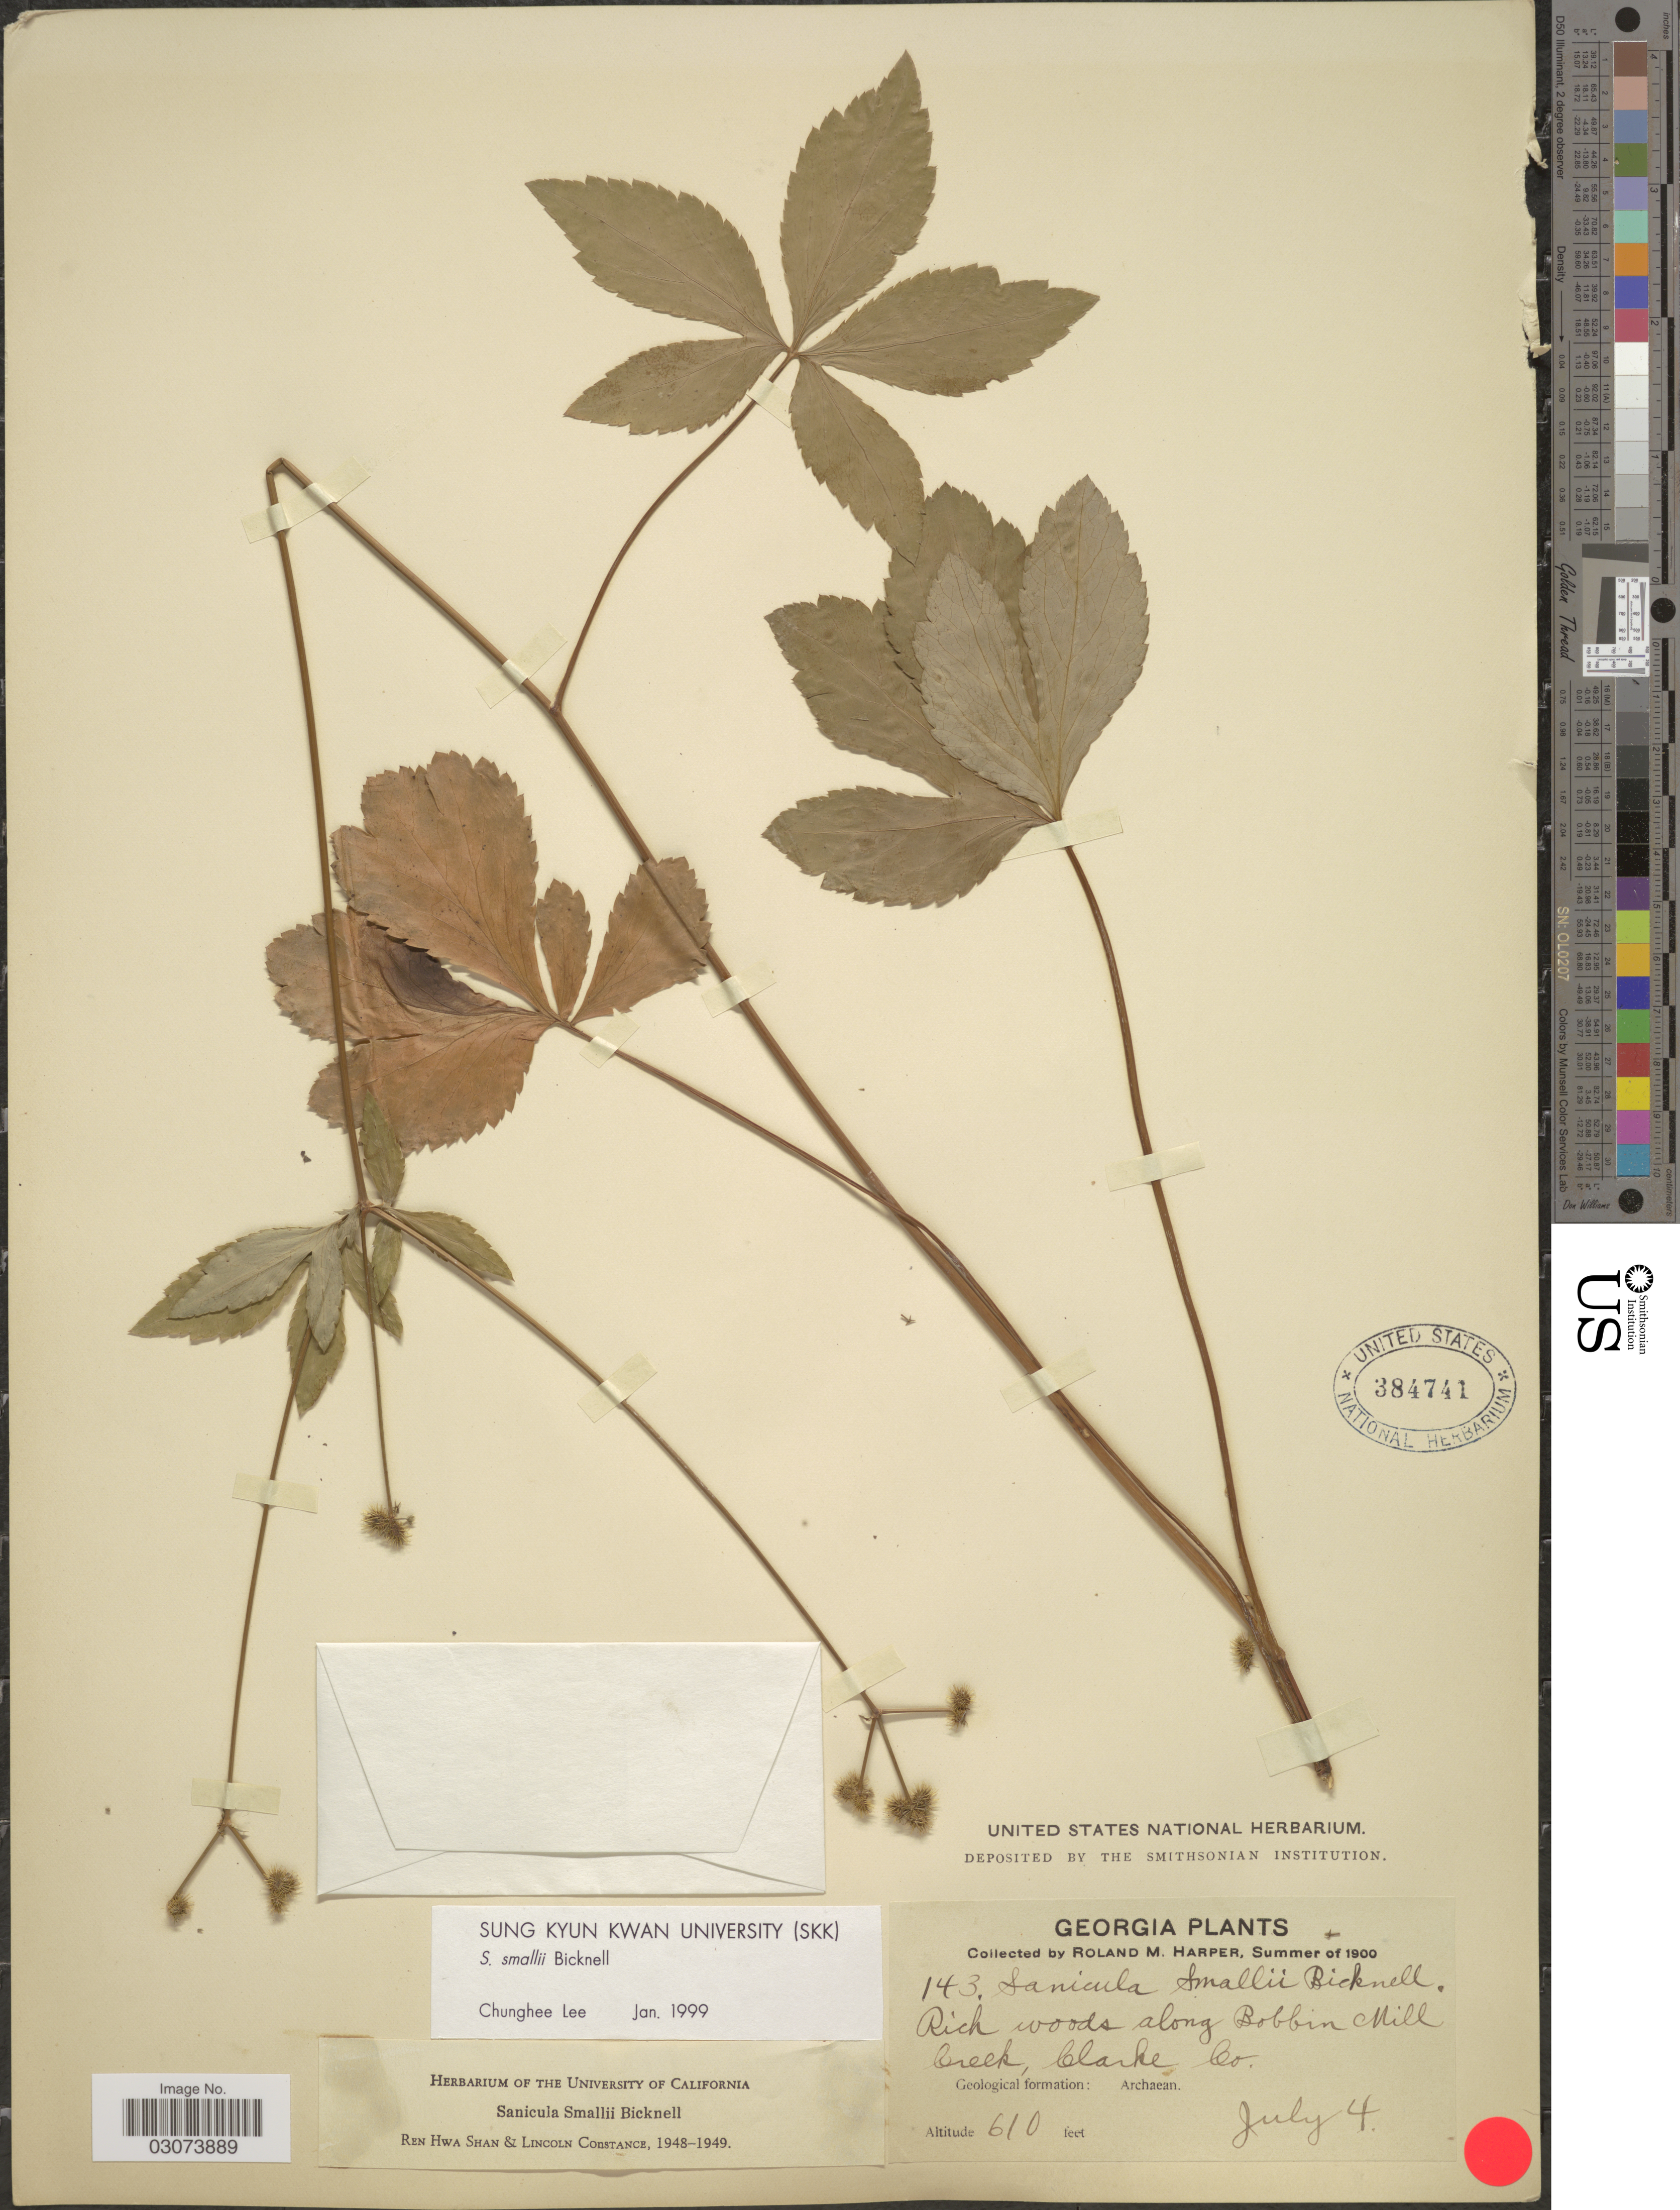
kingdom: Plantae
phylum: Tracheophyta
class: Magnoliopsida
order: Apiales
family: Apiaceae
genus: Sanicula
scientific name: Sanicula smallii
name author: E.P. Bicknell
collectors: R. M. Harper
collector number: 143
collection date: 1900-07-04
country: United States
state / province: Georgia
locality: Along Bobbin Mill Creek, Clarke Co. Geological formation: Archaean.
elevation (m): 186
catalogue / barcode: US 374741